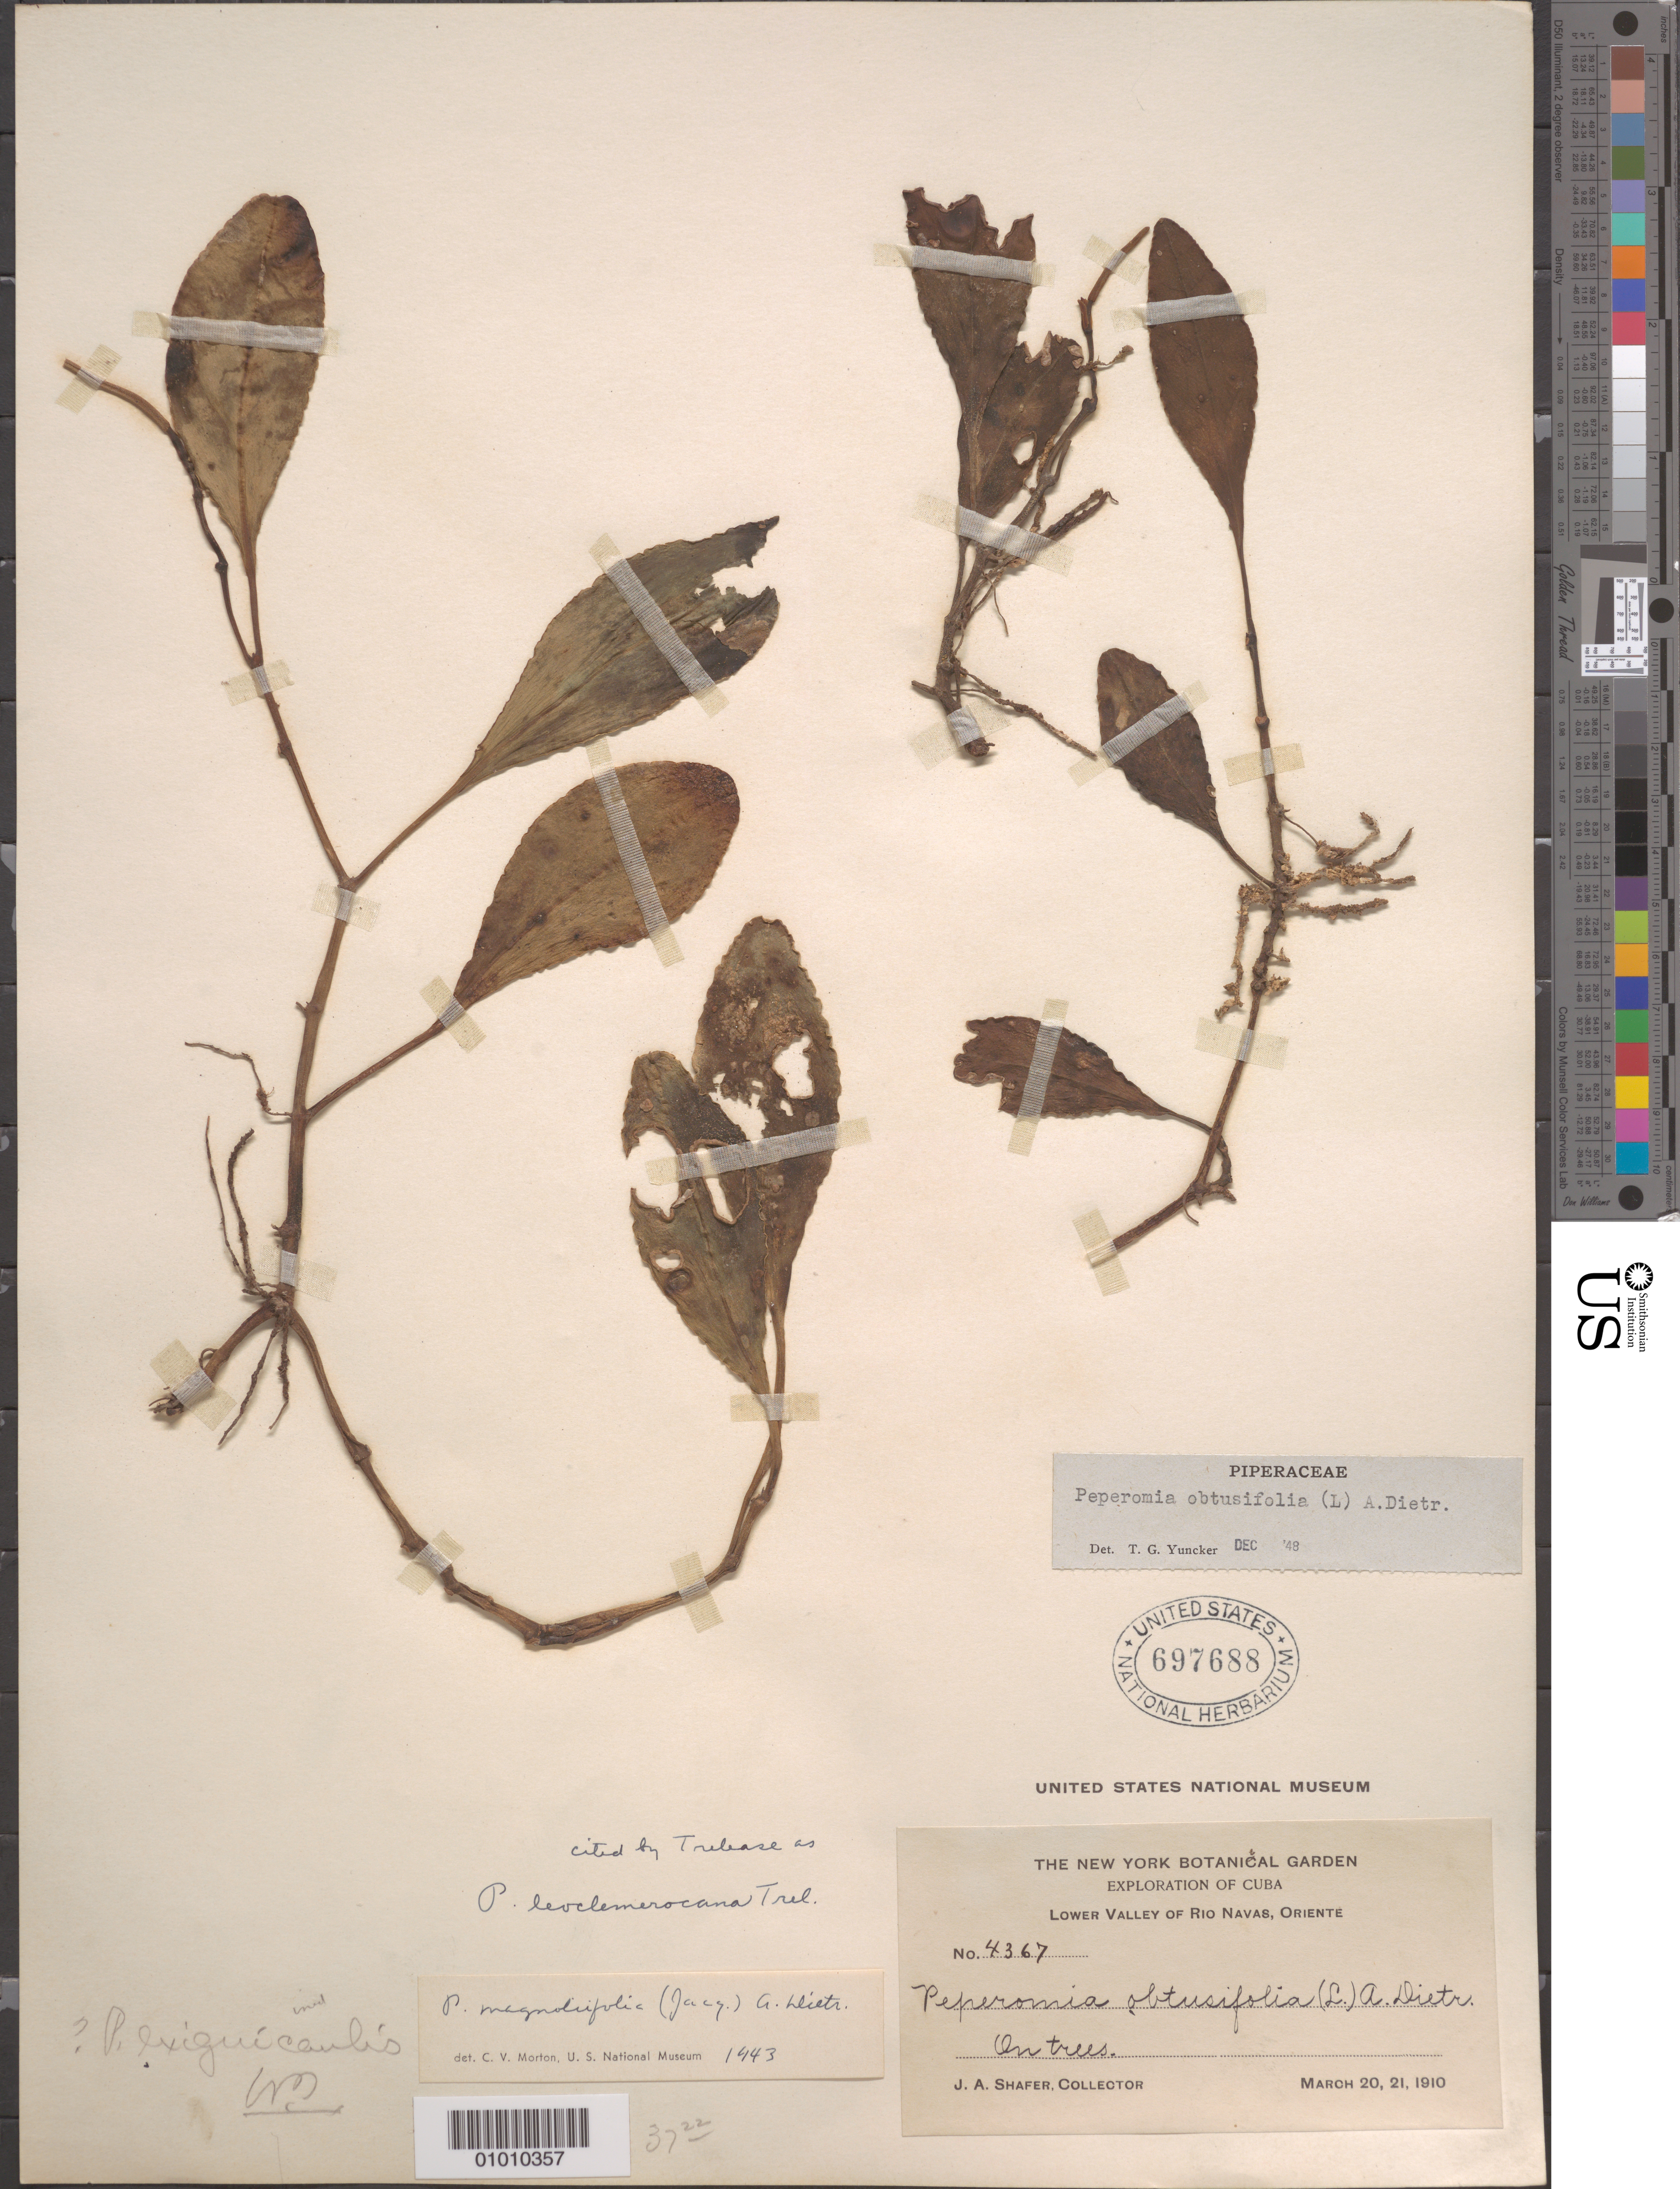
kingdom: Plantae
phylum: Tracheophyta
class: Magnoliopsida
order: Piperales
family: Piperaceae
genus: Peperomia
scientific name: Peperomia oblanceolata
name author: Trel.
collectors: J. A. Shafer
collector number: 4367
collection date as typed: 20 Mar 1919 to 21 Mar 1910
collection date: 1910-03-21/1919-03-20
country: Cuba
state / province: Oriente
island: Cuba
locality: Lower Valley of Rio Navas, Oriente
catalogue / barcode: US 697688